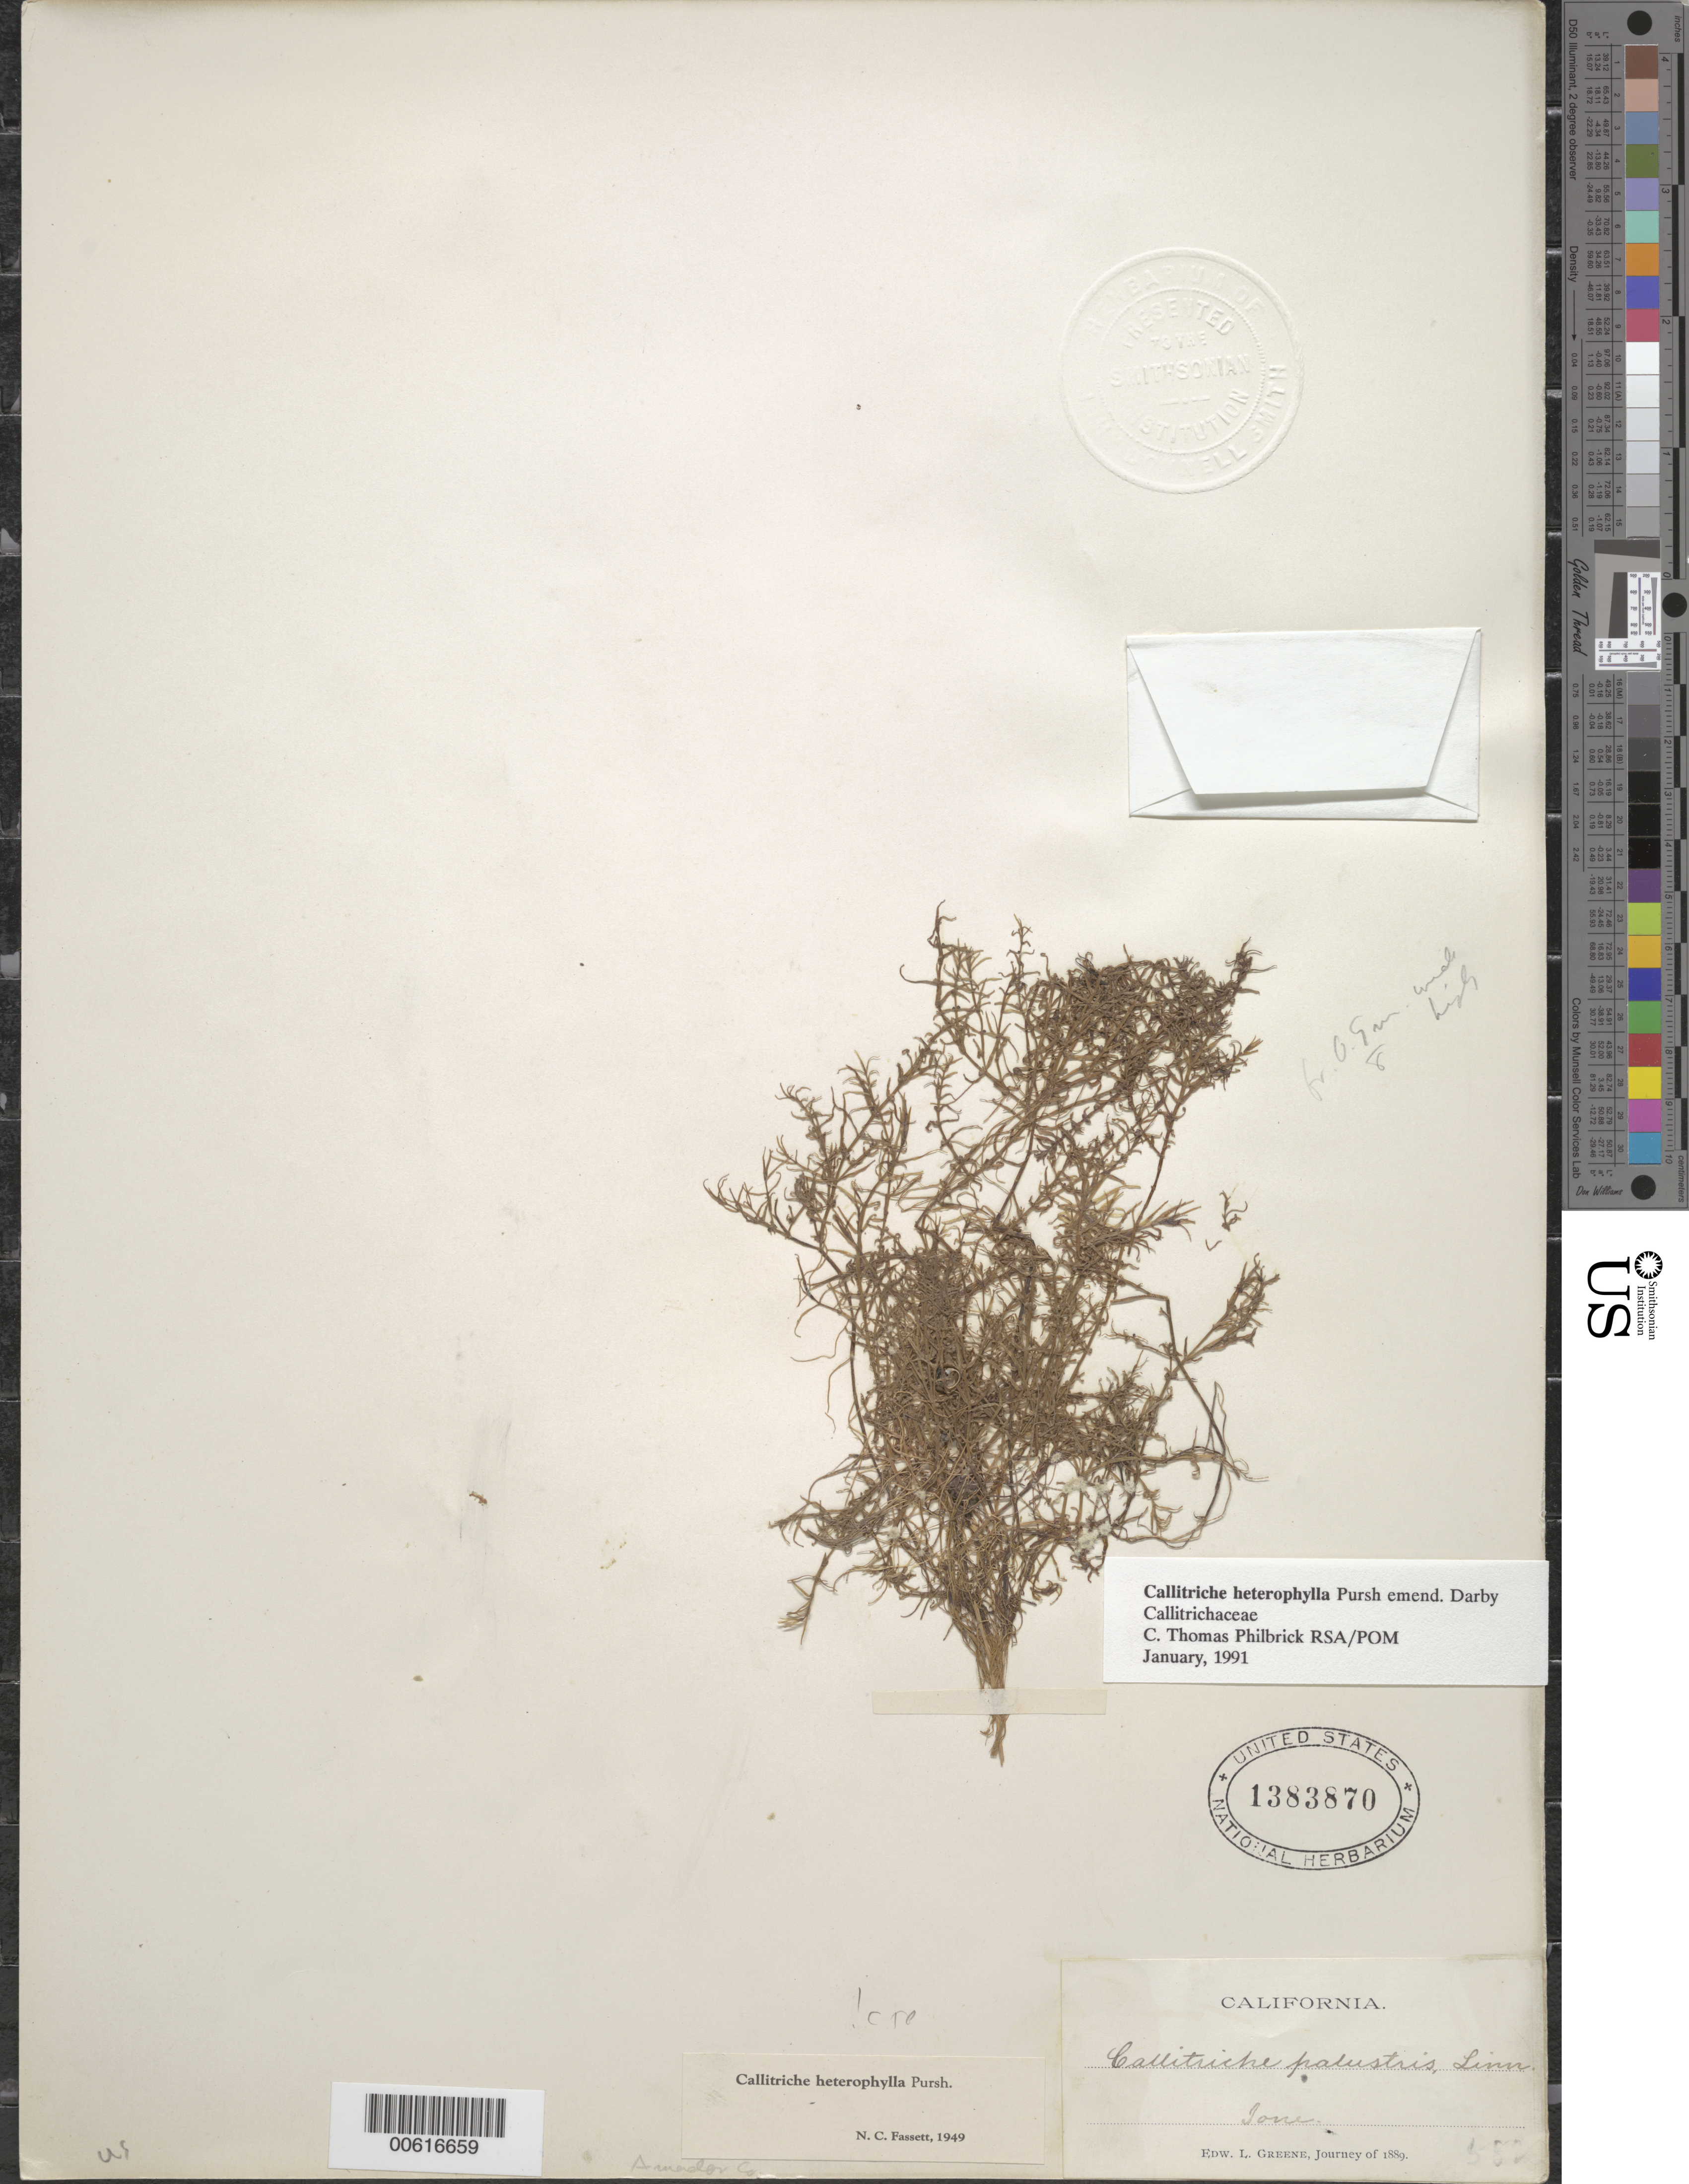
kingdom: Plantae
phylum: Tracheophyta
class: Magnoliopsida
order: Lamiales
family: Plantaginaceae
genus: Callitriche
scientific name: Callitriche heterophylla Pursh emend. Darby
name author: Pursh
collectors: E. L. Greene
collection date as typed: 1889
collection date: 1889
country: United States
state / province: California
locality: Ione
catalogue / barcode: US 1383870